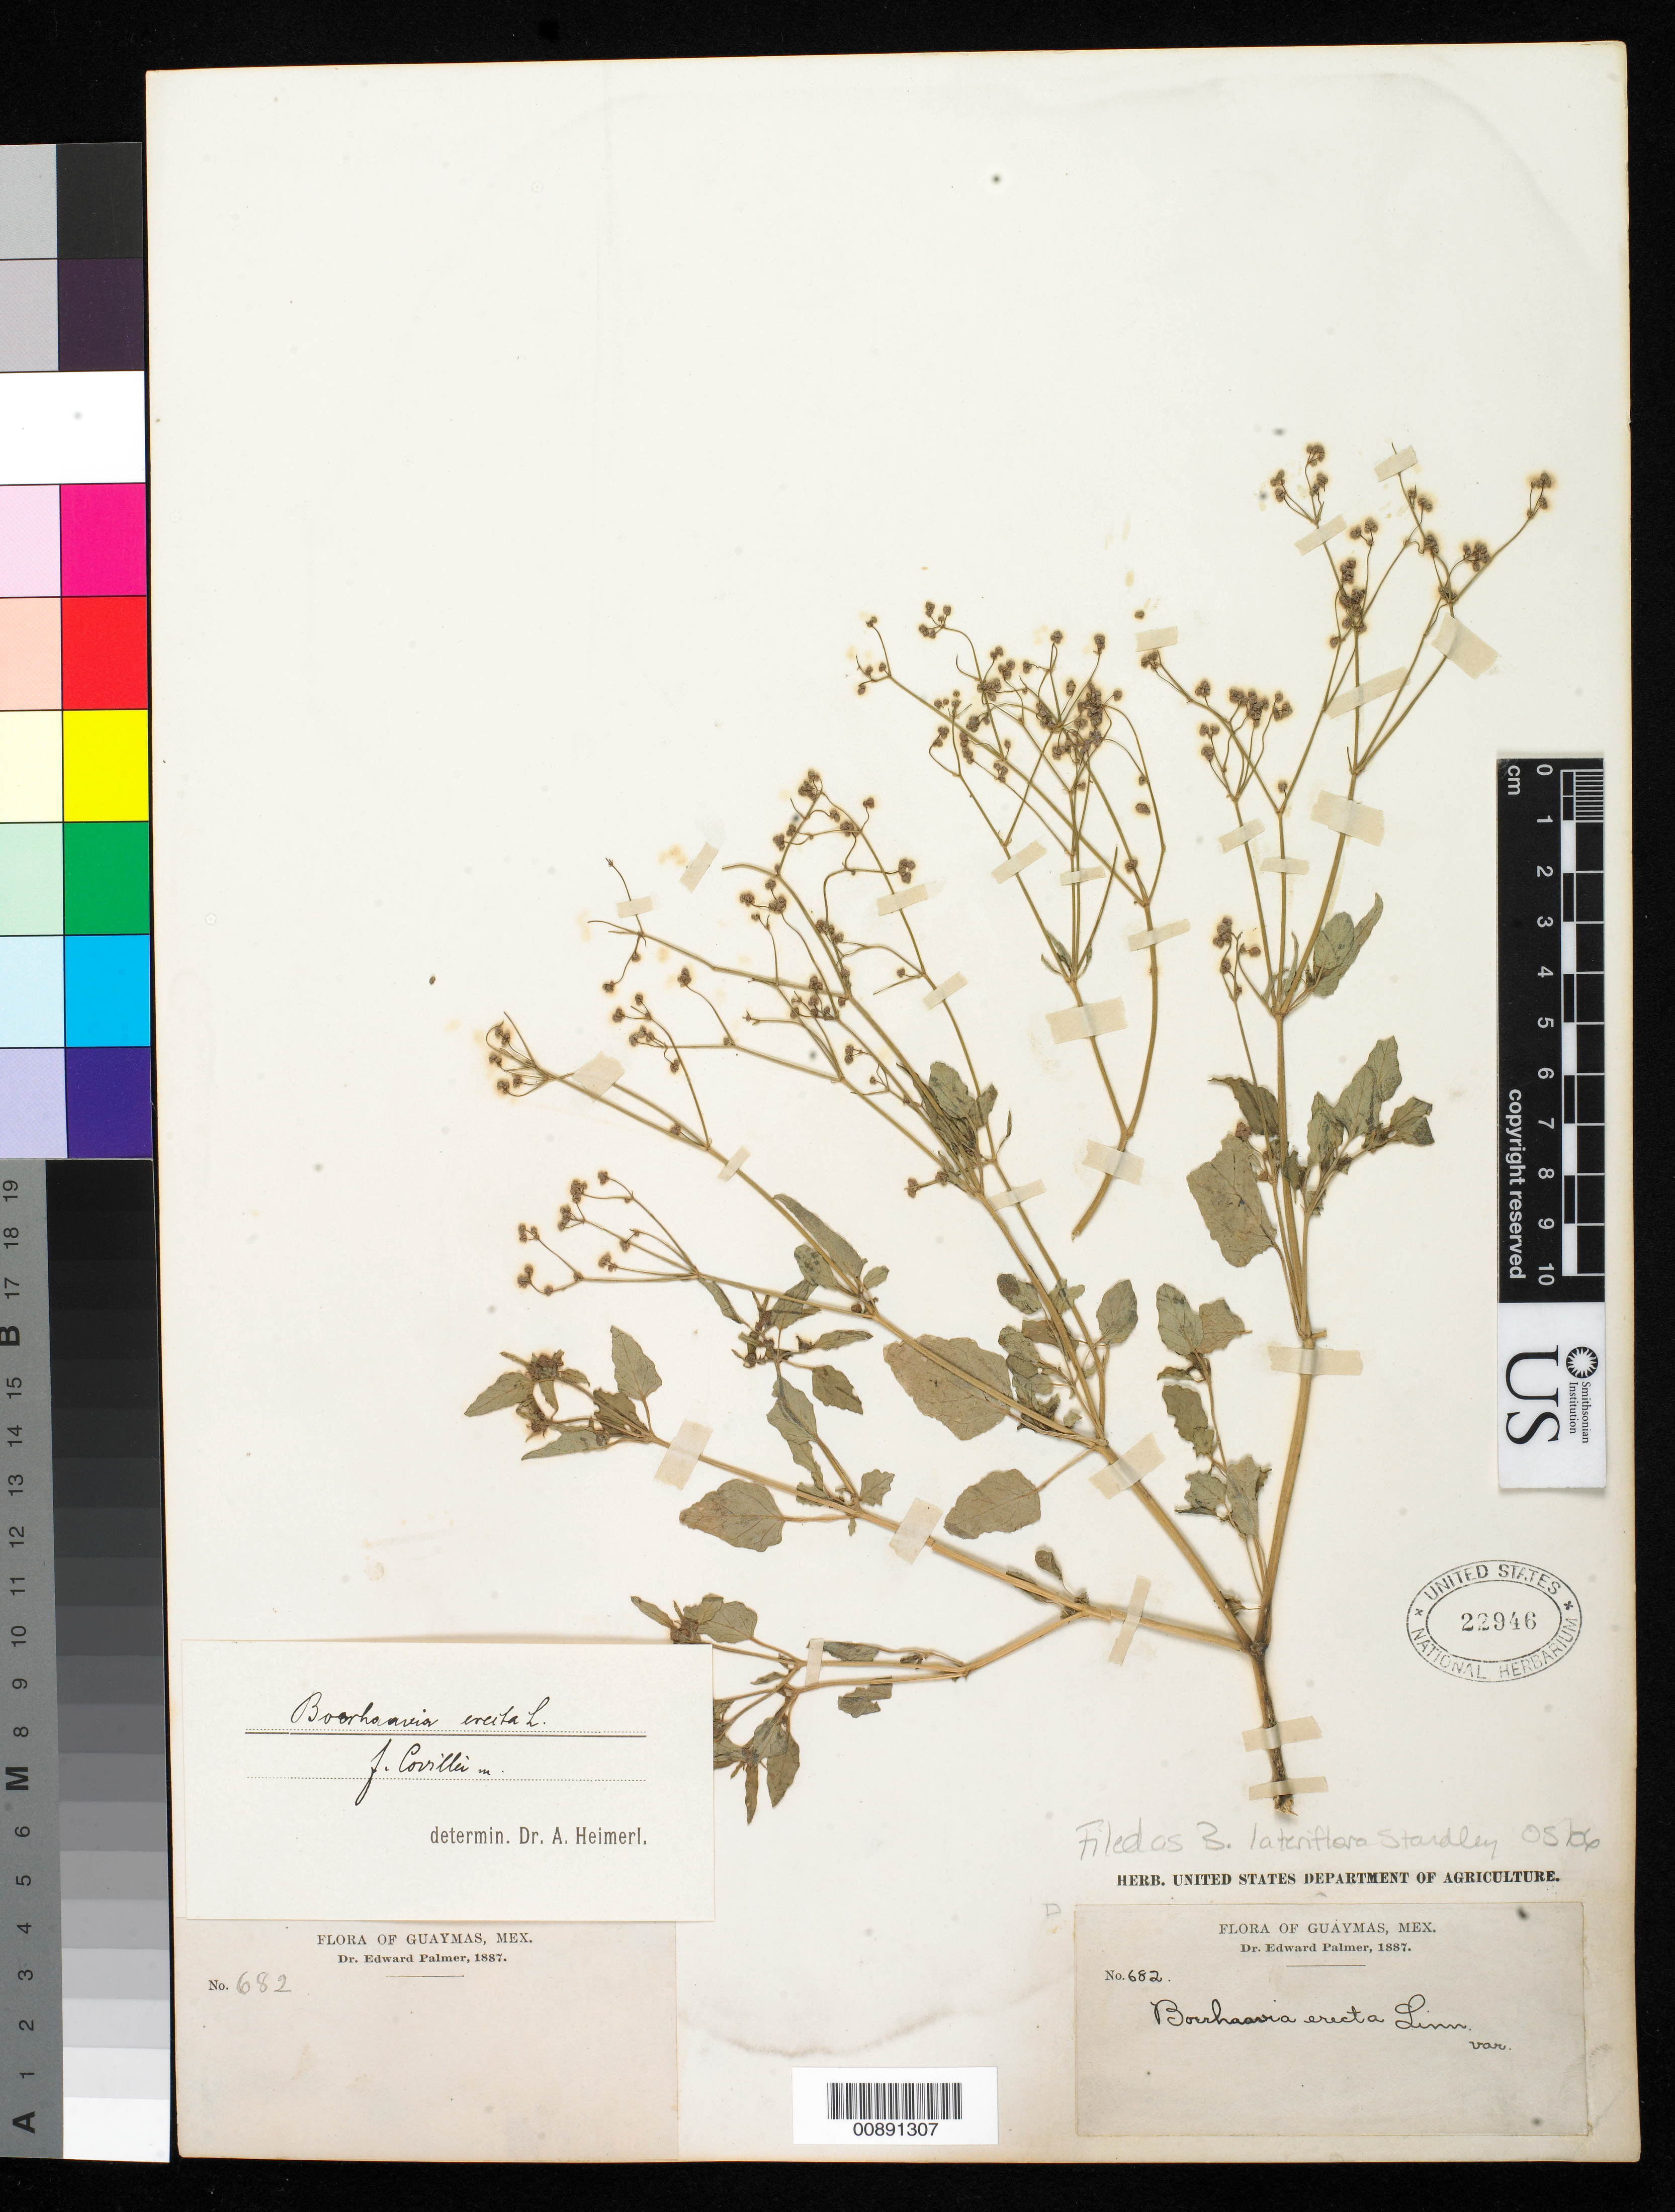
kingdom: Plantae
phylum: Tracheophyta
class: Magnoliopsida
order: Caryophyllales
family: Nyctaginaceae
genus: Boerhavia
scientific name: Boerhavia lateriflora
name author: Standl.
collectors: E. Palmer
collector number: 682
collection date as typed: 1887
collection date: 1887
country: Mexico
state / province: Sonora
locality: Guaymas, Sonora.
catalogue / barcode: US 22946